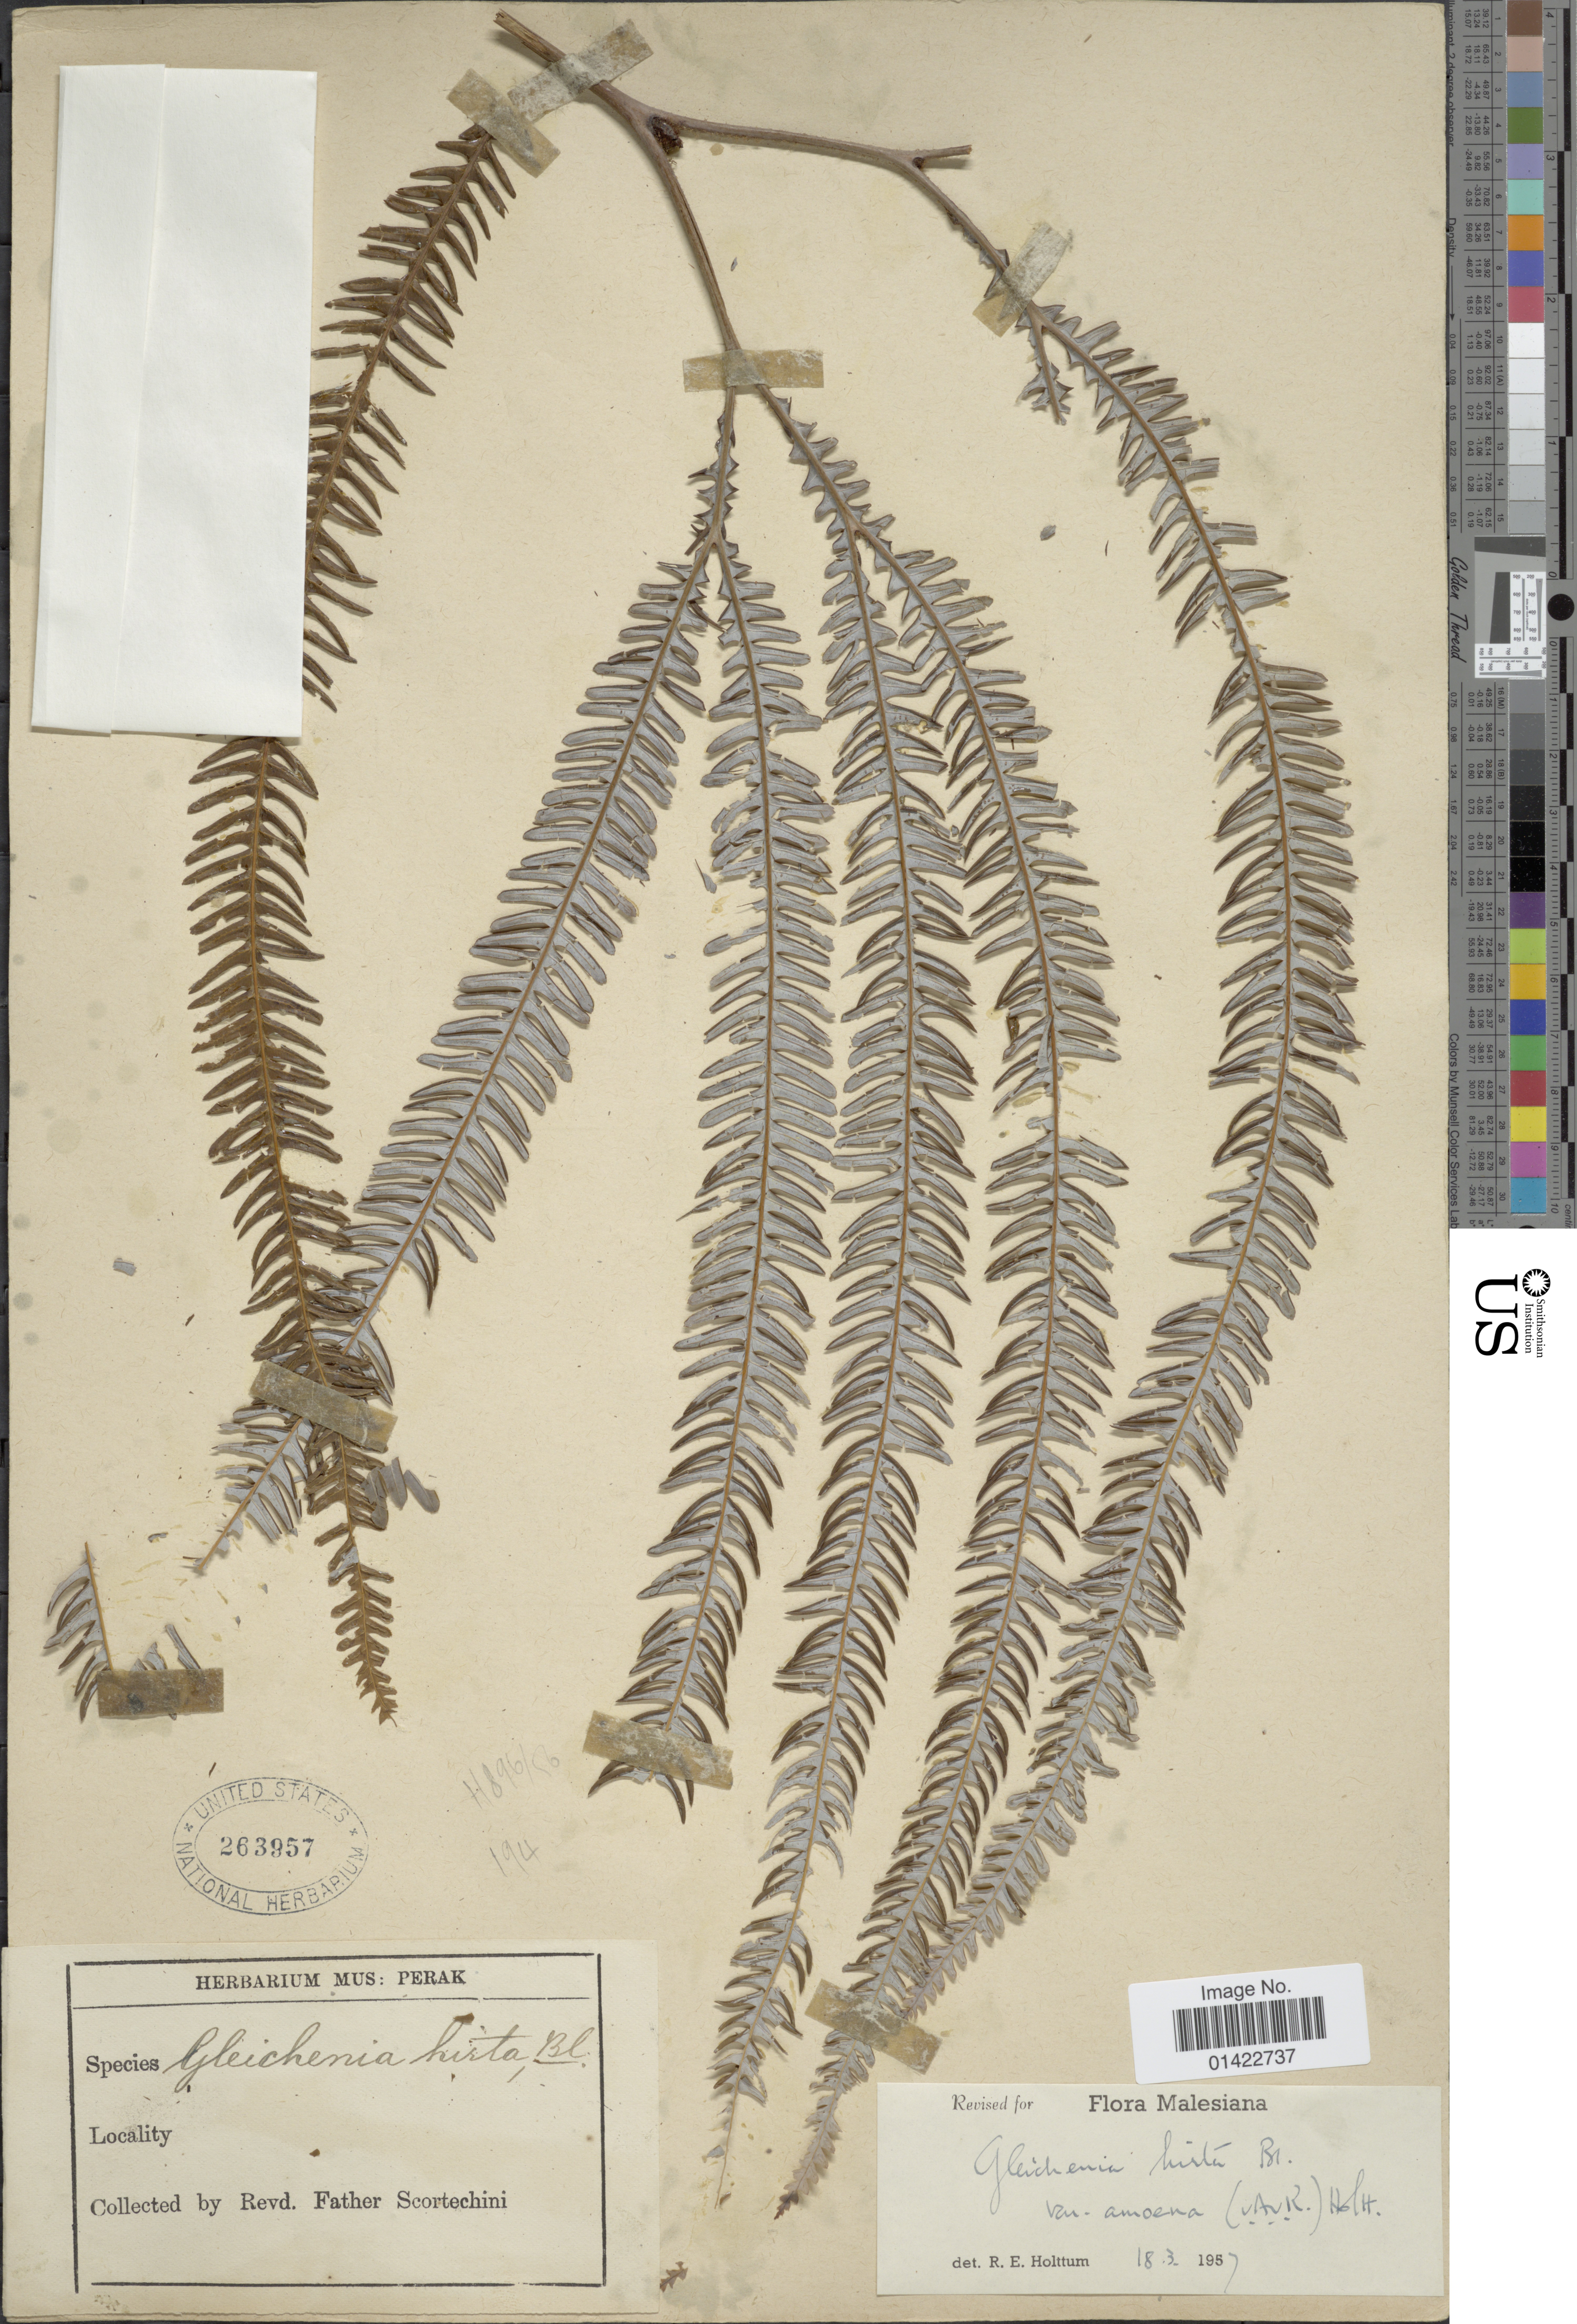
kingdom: Plantae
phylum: Tracheophyta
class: Polypodiopsida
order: Gleicheniales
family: Gleicheniaceae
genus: Sticherus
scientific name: Sticherus hirtus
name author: (Blume) Ching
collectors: Fr. Scortechini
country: Malaysia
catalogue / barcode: US 263957